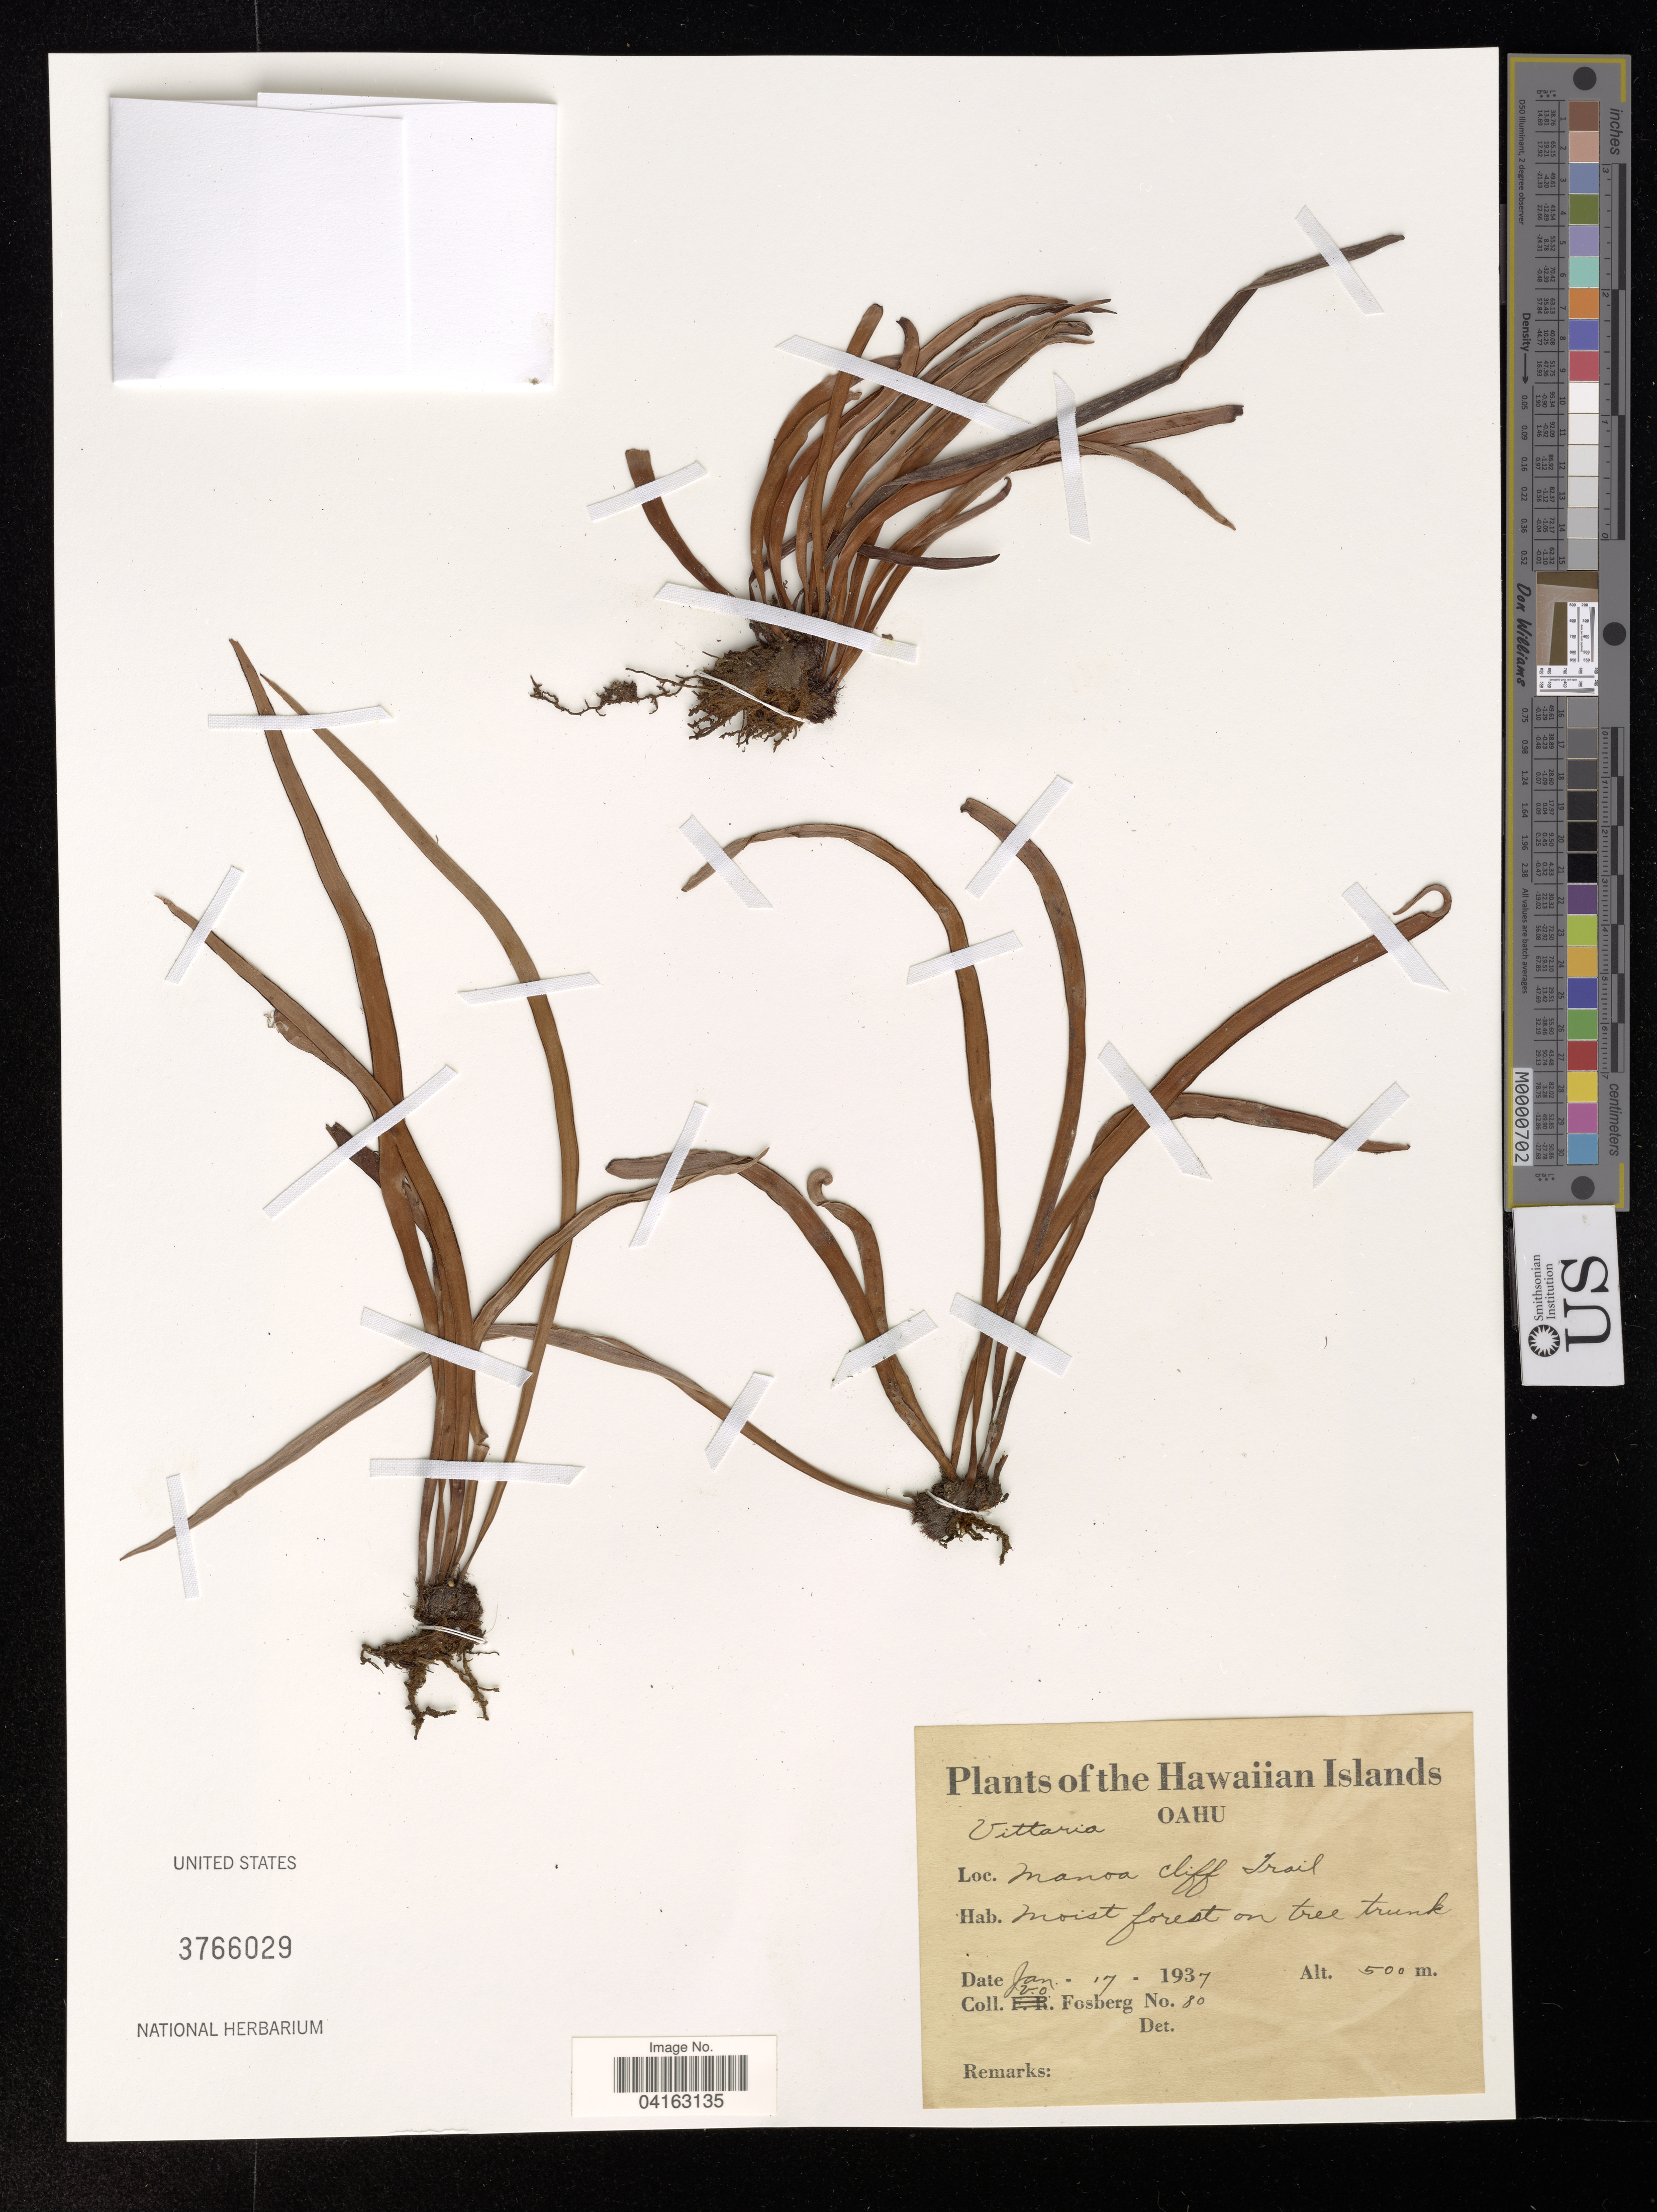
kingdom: Plantae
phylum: Tracheophyta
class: Polypodiopsida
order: Polypodiales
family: Pteridaceae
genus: Haplopteris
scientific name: Haplopteris elongata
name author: (Sw.) Crane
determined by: Wagner, W. L., (BOT), Smithsonian Institution - National Museum of Natural History (UNITED STATES)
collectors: V. O. Fosberg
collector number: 80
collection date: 1937-01-17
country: United States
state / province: Hawaii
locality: The Hawaiian Islands. Oahu. Manoa cliff Trail.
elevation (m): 500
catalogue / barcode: US 3766029